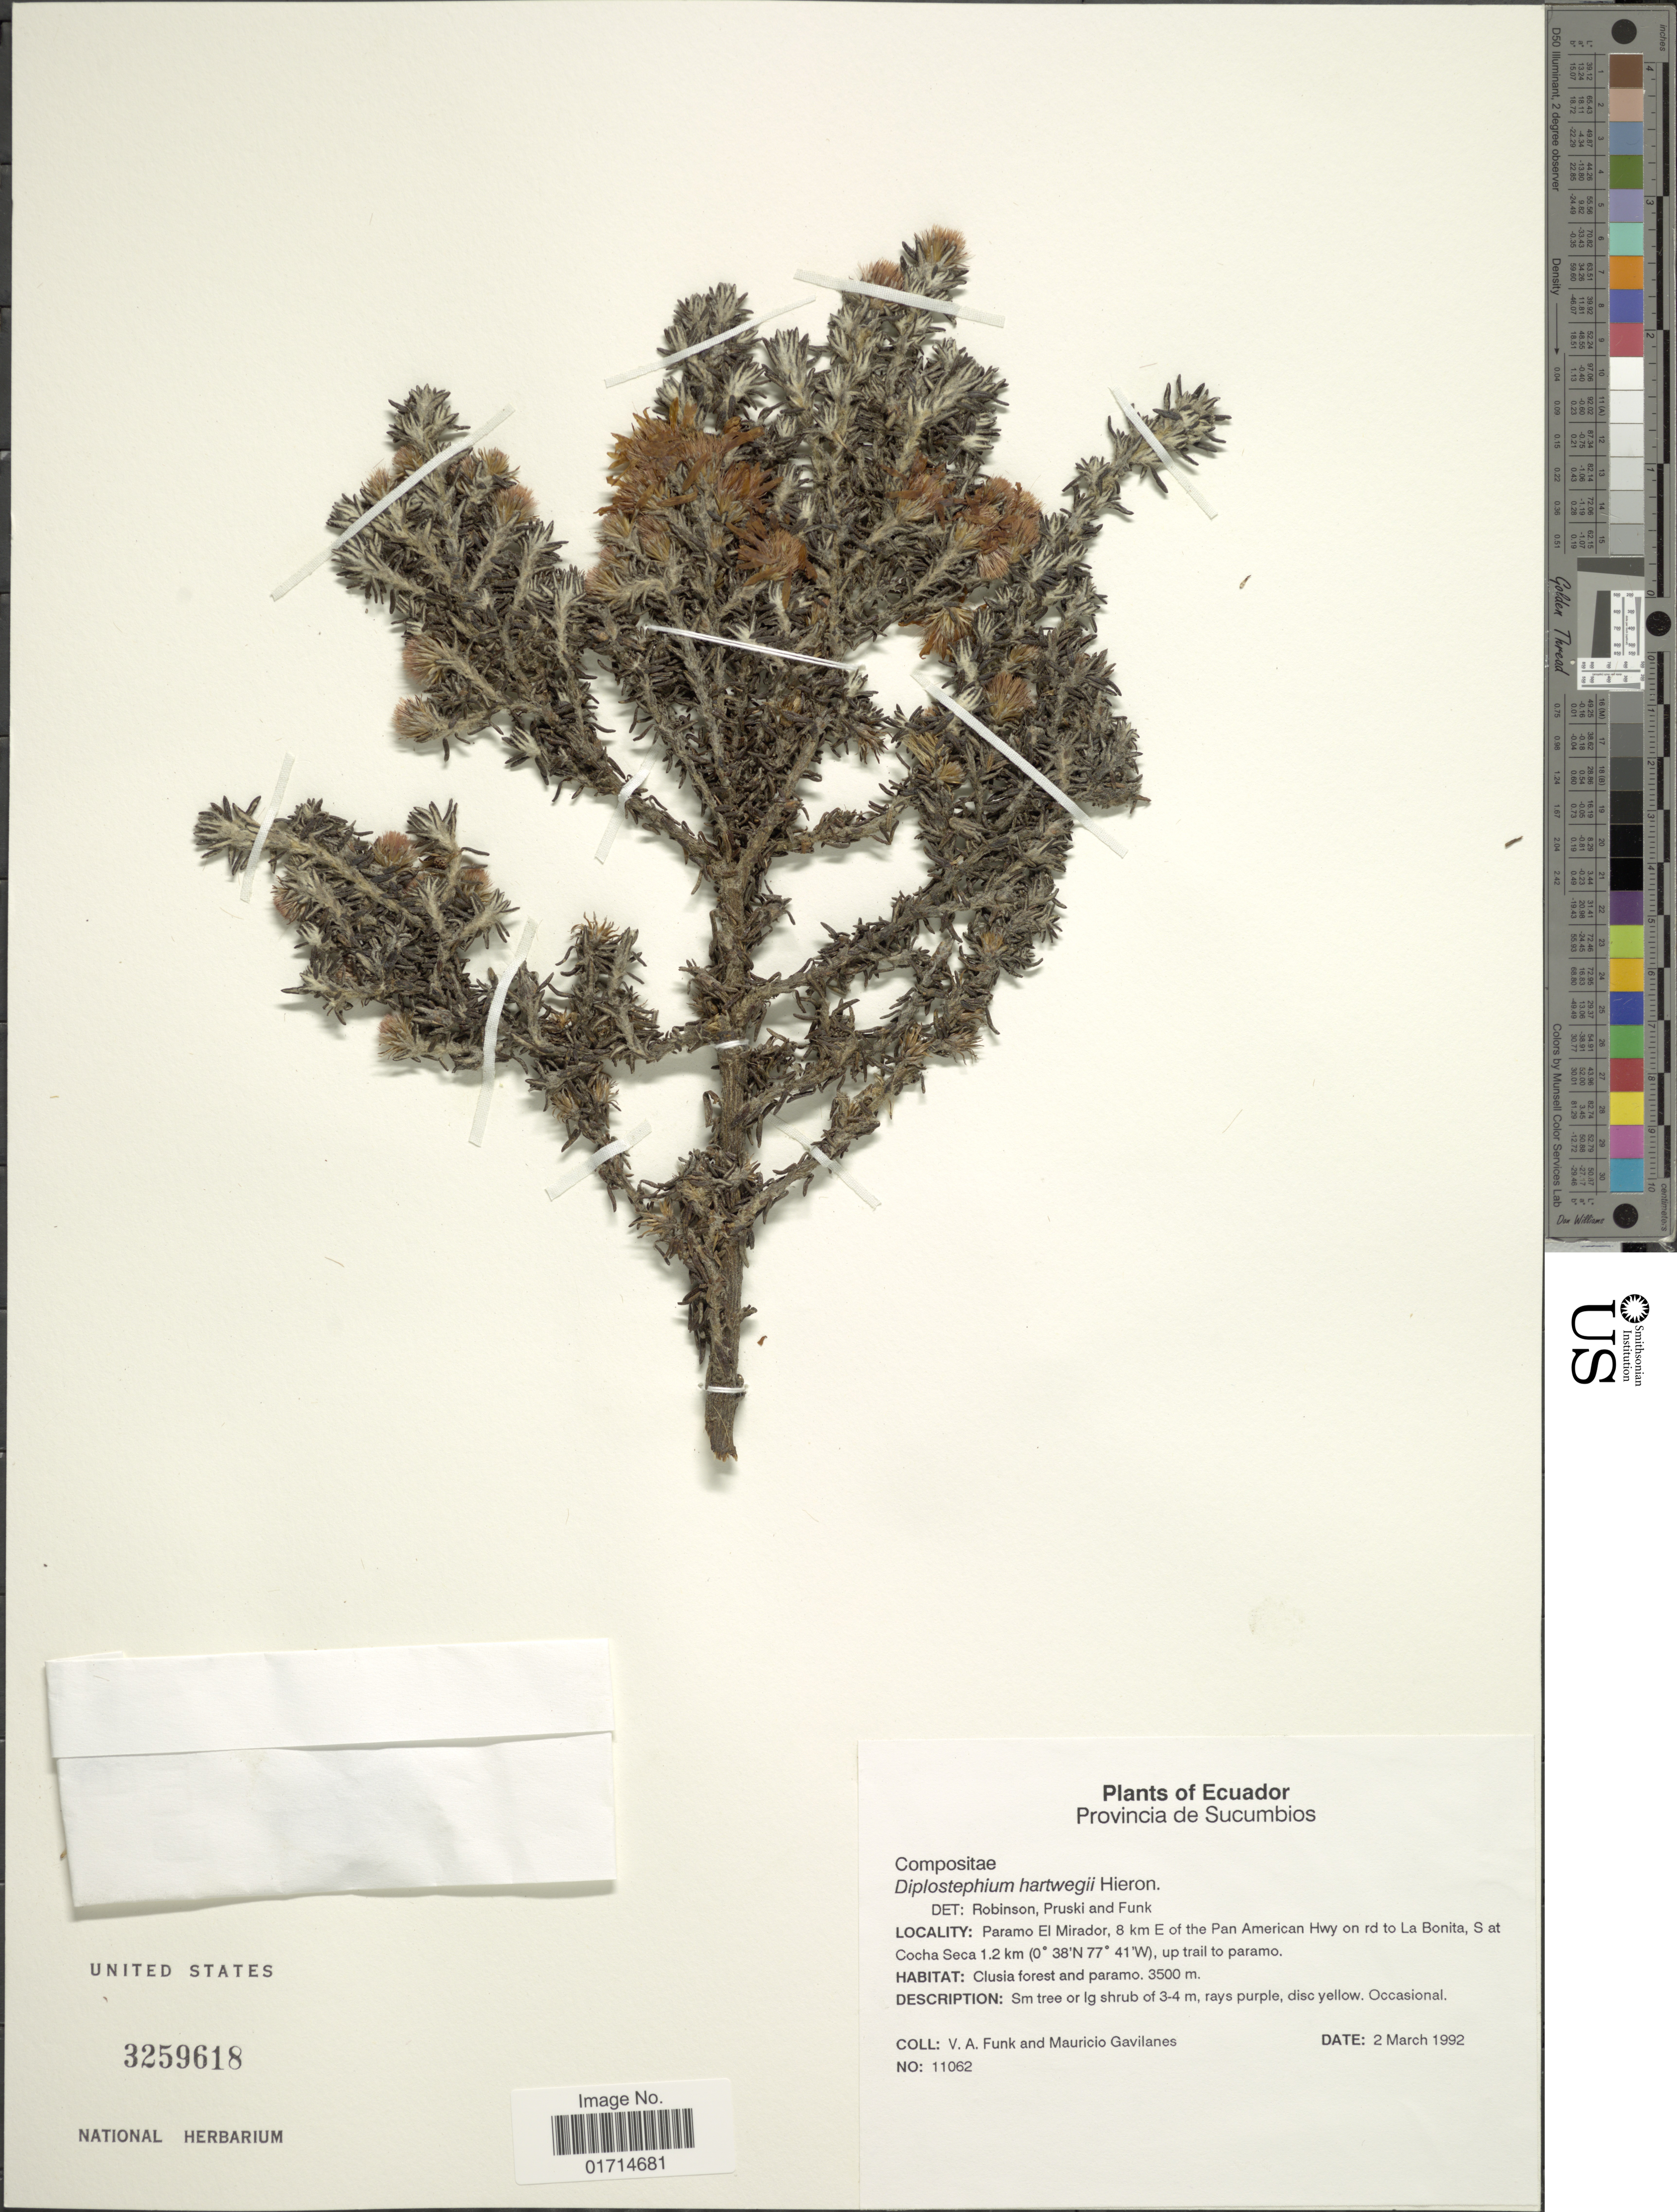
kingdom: Plantae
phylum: Tracheophyta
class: Magnoliopsida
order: Asterales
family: Asteraceae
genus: Diplostephium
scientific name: Diplostephium hartwegii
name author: Hieron.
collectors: V. Funk & M. Gavilanes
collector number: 11062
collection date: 1992-03-02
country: Ecuador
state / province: Sucumbíos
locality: Paramo El Mirador, 8 km E of the Pan American Hwy on rd to La Bonita, S at Cocha Seca 1.2 km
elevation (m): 3500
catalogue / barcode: US 3259618